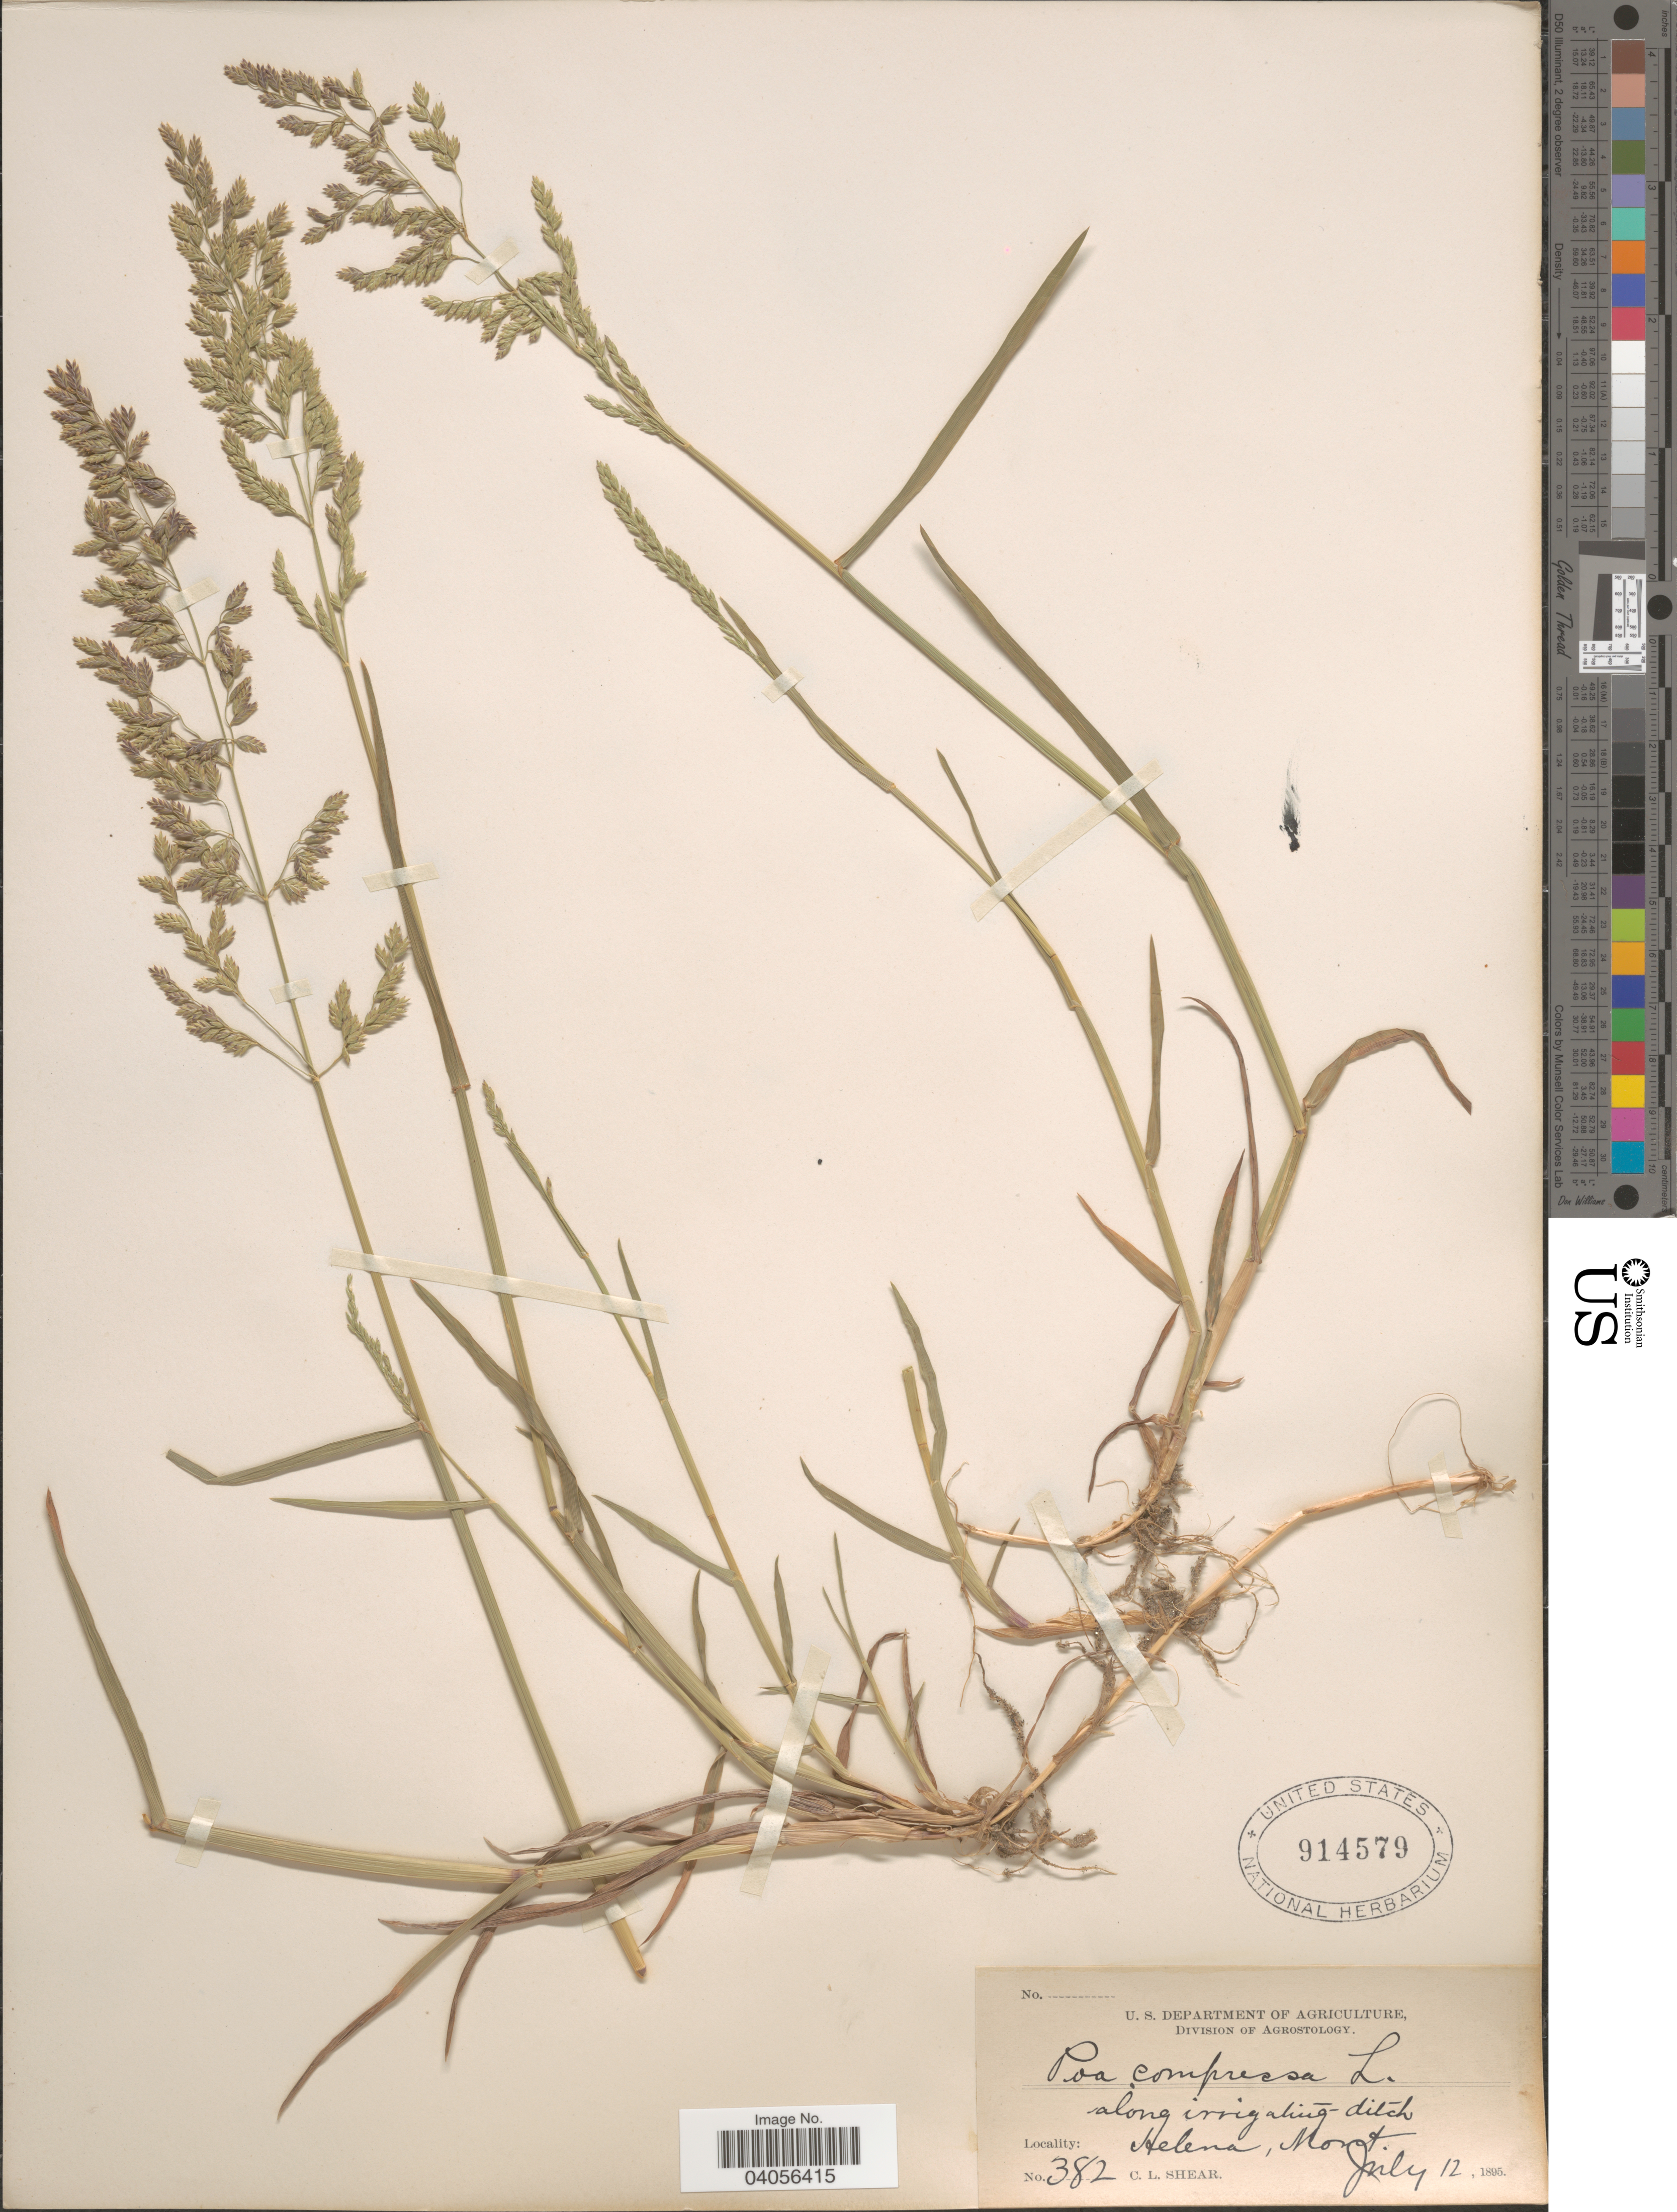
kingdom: Plantae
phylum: Tracheophyta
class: Liliopsida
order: Poales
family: Poaceae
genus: Poa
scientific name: Poa compressa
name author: L.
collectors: C. L. Shear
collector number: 382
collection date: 1895-07-12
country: United States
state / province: Montana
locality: Helena.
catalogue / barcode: US 914579